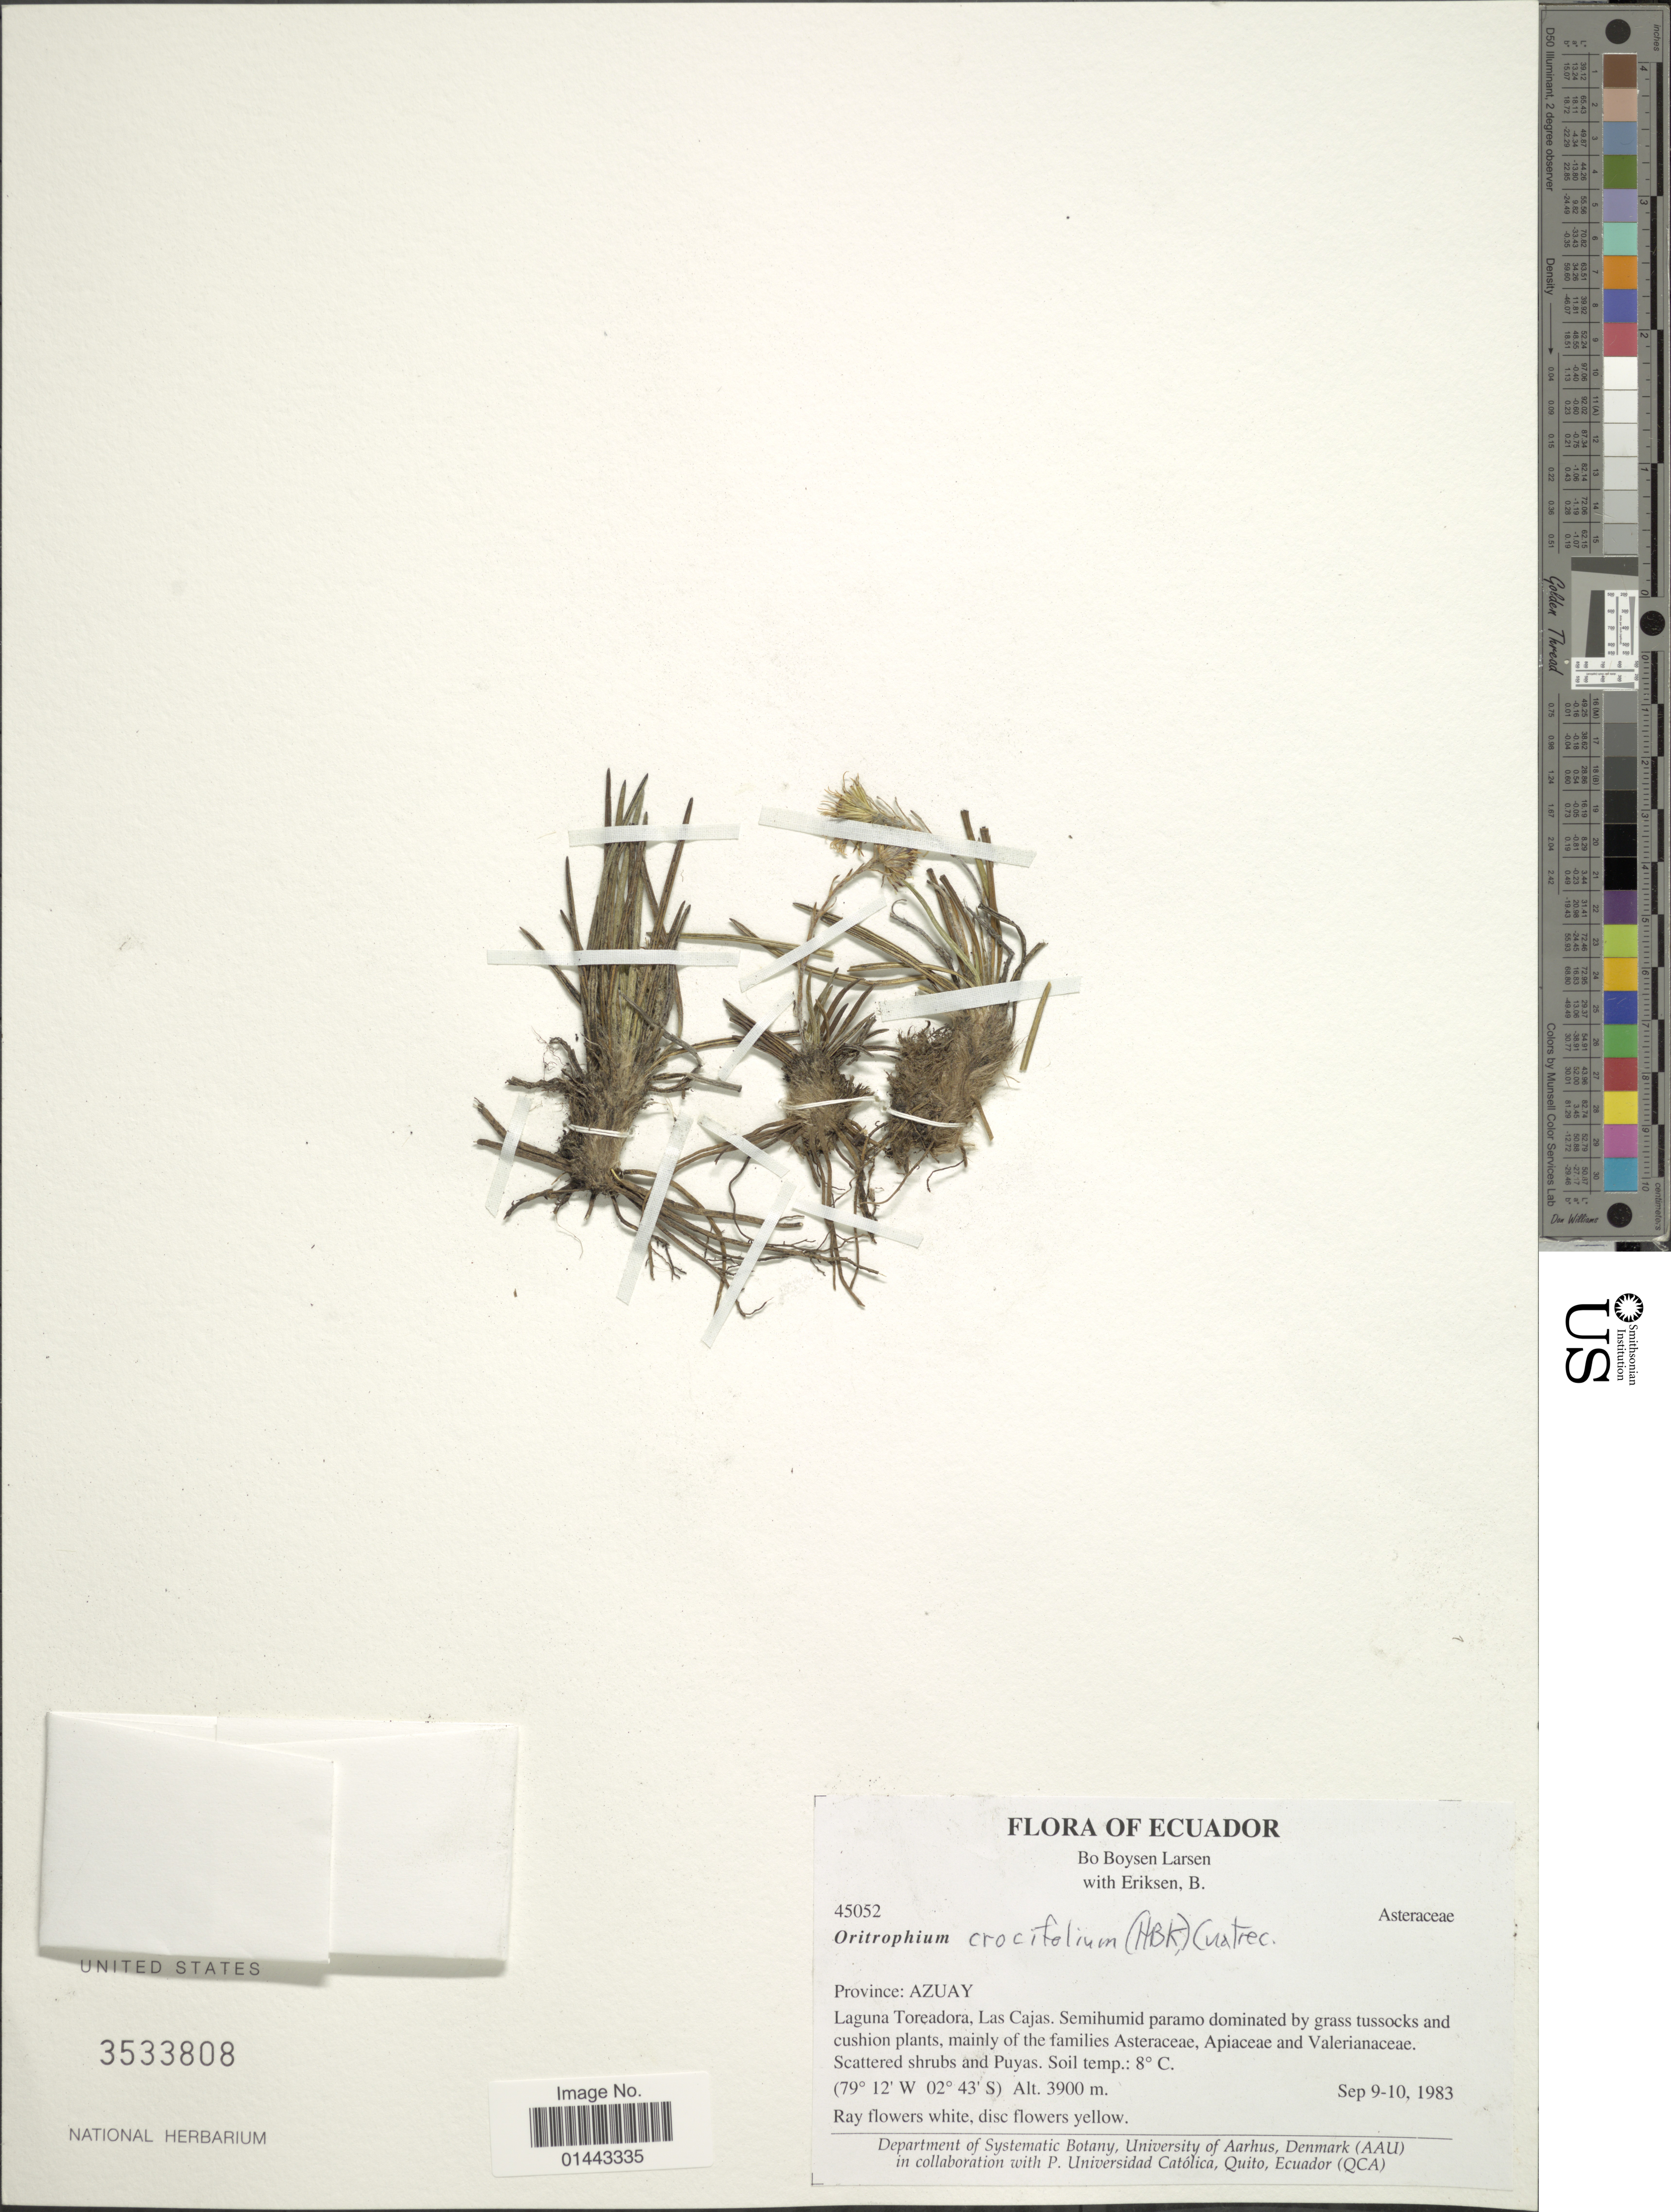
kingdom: Plantae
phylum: Tracheophyta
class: Magnoliopsida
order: Asterales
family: Asteraceae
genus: Oritrophium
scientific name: Oritrophium crocifolium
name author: (Kunth) Cuatrec.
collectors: B. Boysen Larsen & B. Eriksen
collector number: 45052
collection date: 1983-09-09/1983-09-10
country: Ecuador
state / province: Azuay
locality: Laguna Toreadora, Las Cajas.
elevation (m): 3900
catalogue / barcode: US 3533808